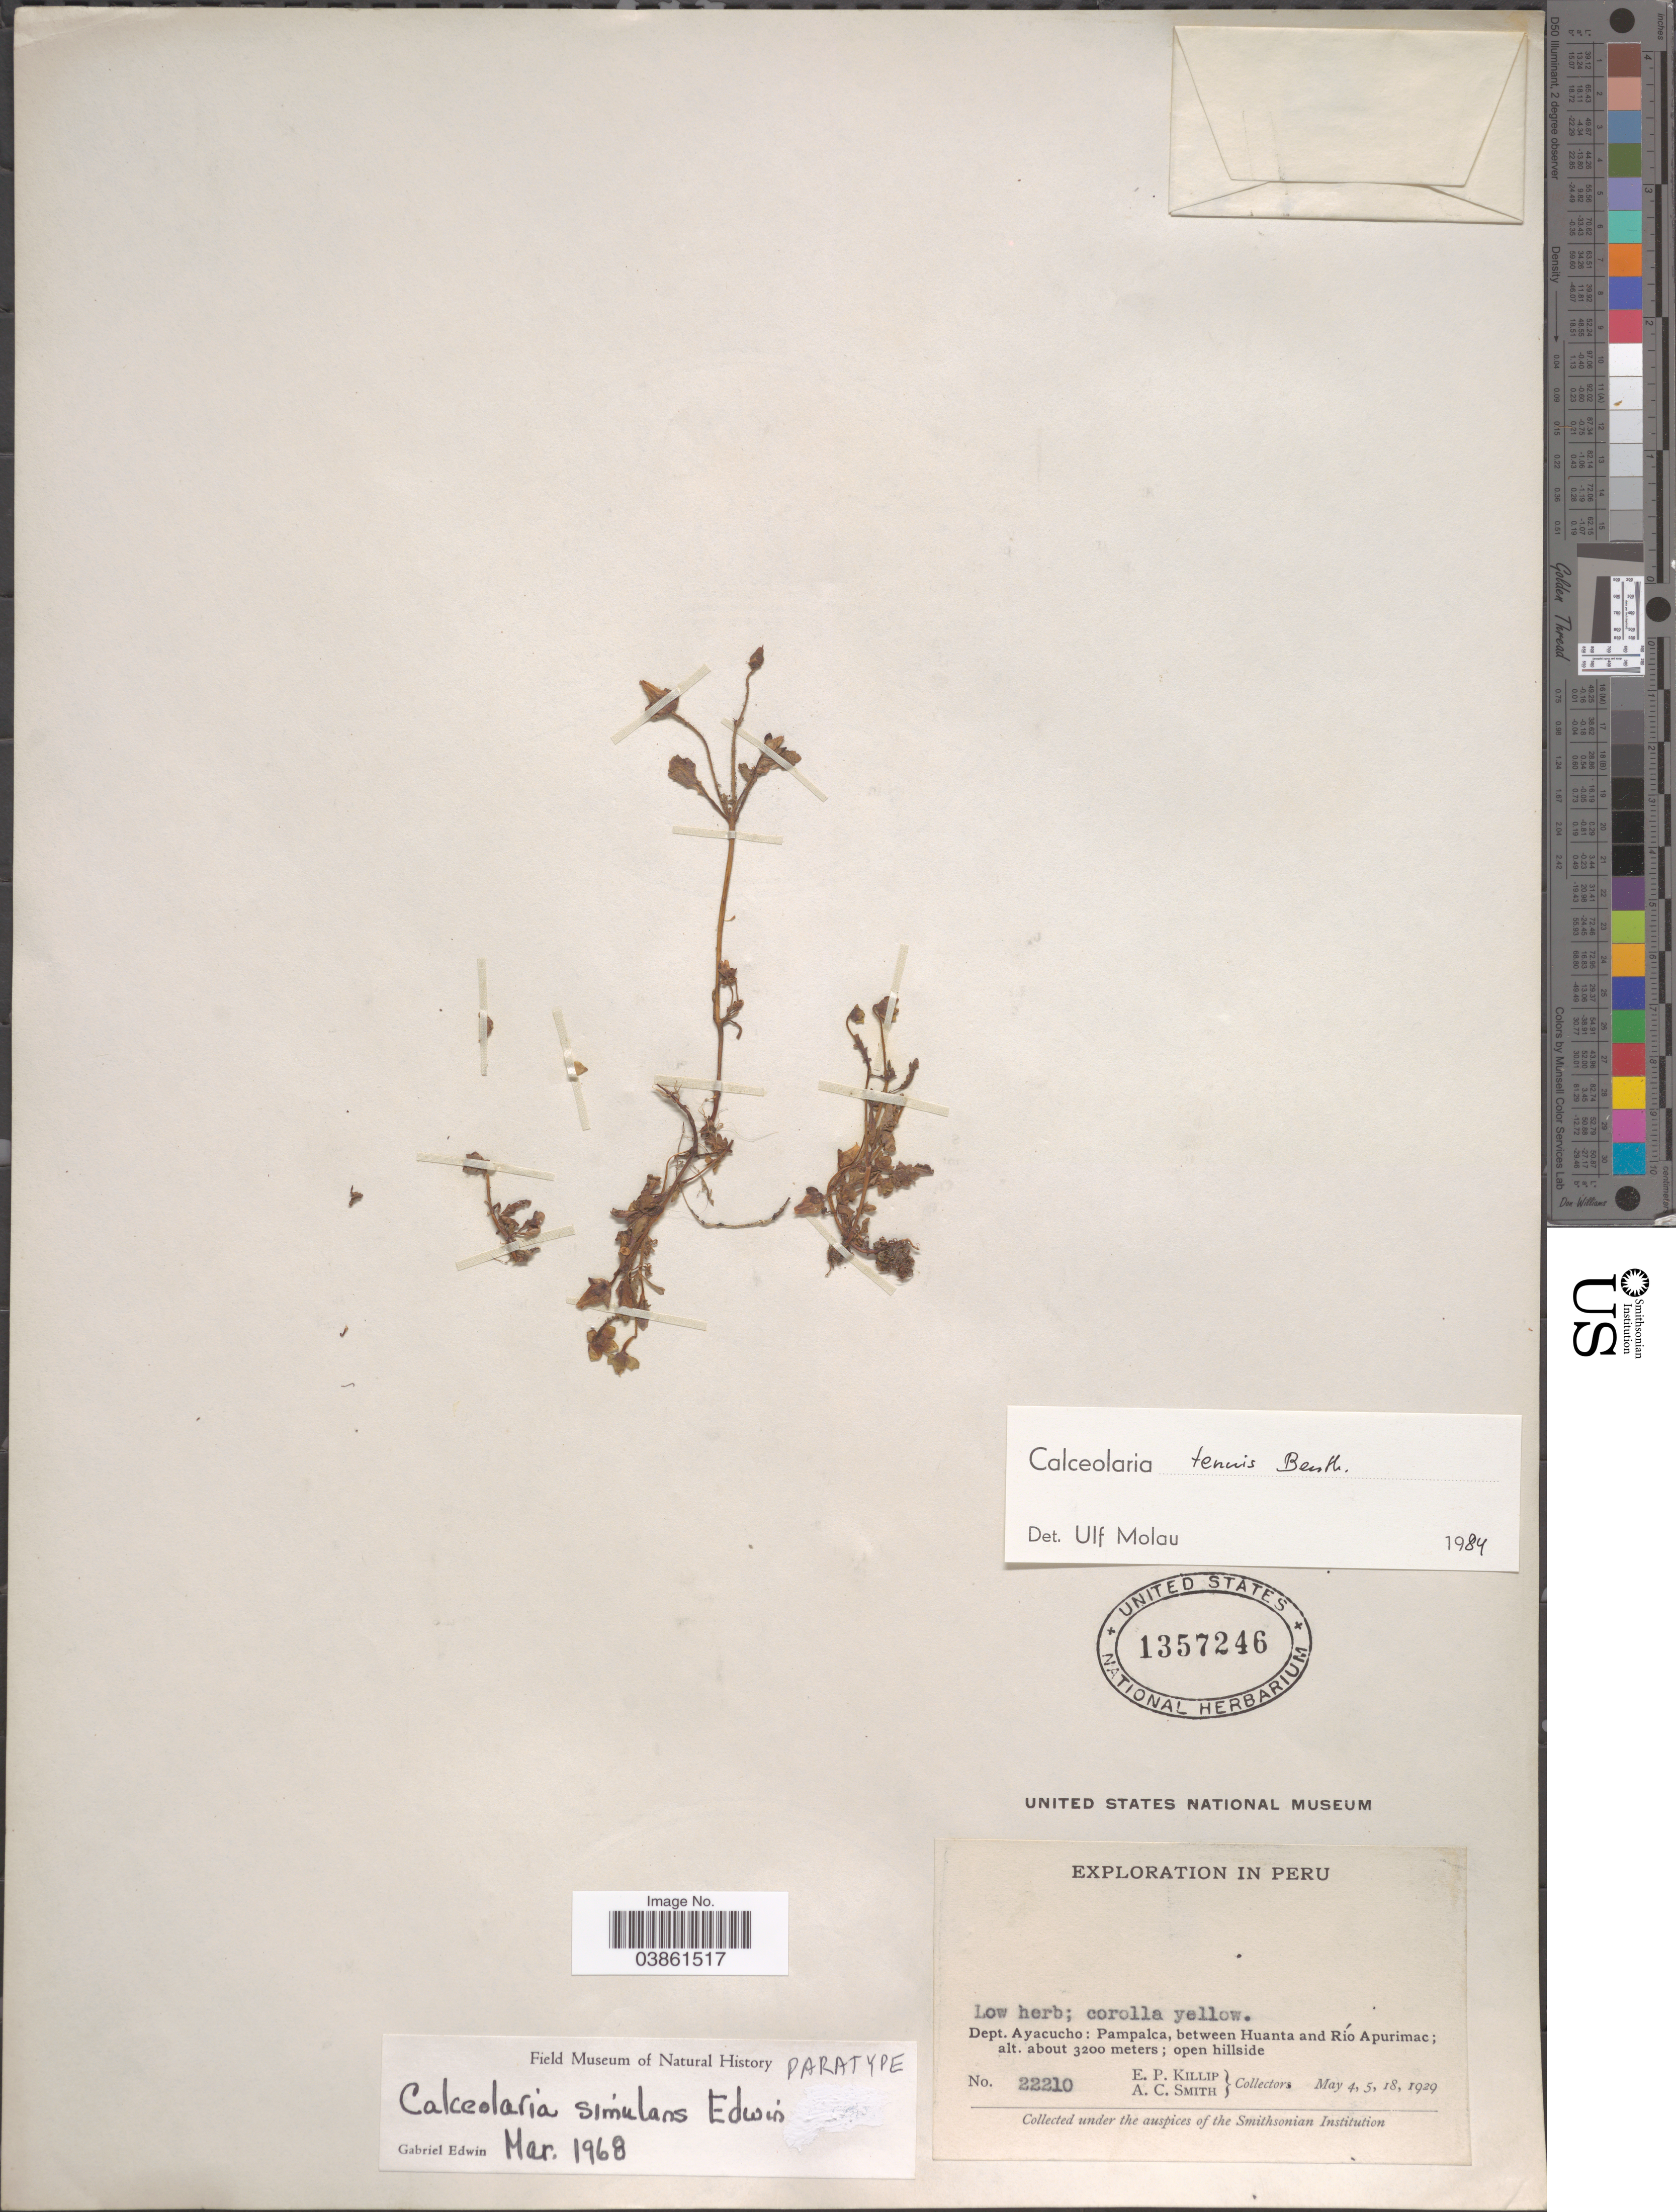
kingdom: Plantae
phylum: Tracheophyta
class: Magnoliopsida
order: Lamiales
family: Calceolariaceae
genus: Calceolaria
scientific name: Calceolaria tenuis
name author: Benth.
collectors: E. P. Killip & A. C. Smith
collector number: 22210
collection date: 1929-05-04/1929-05-18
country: Peru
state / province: Ayacucho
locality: Dept. Ayacucho: Pampalca, between Huanta and Río Apurimac.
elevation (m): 3200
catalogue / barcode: US 1357246